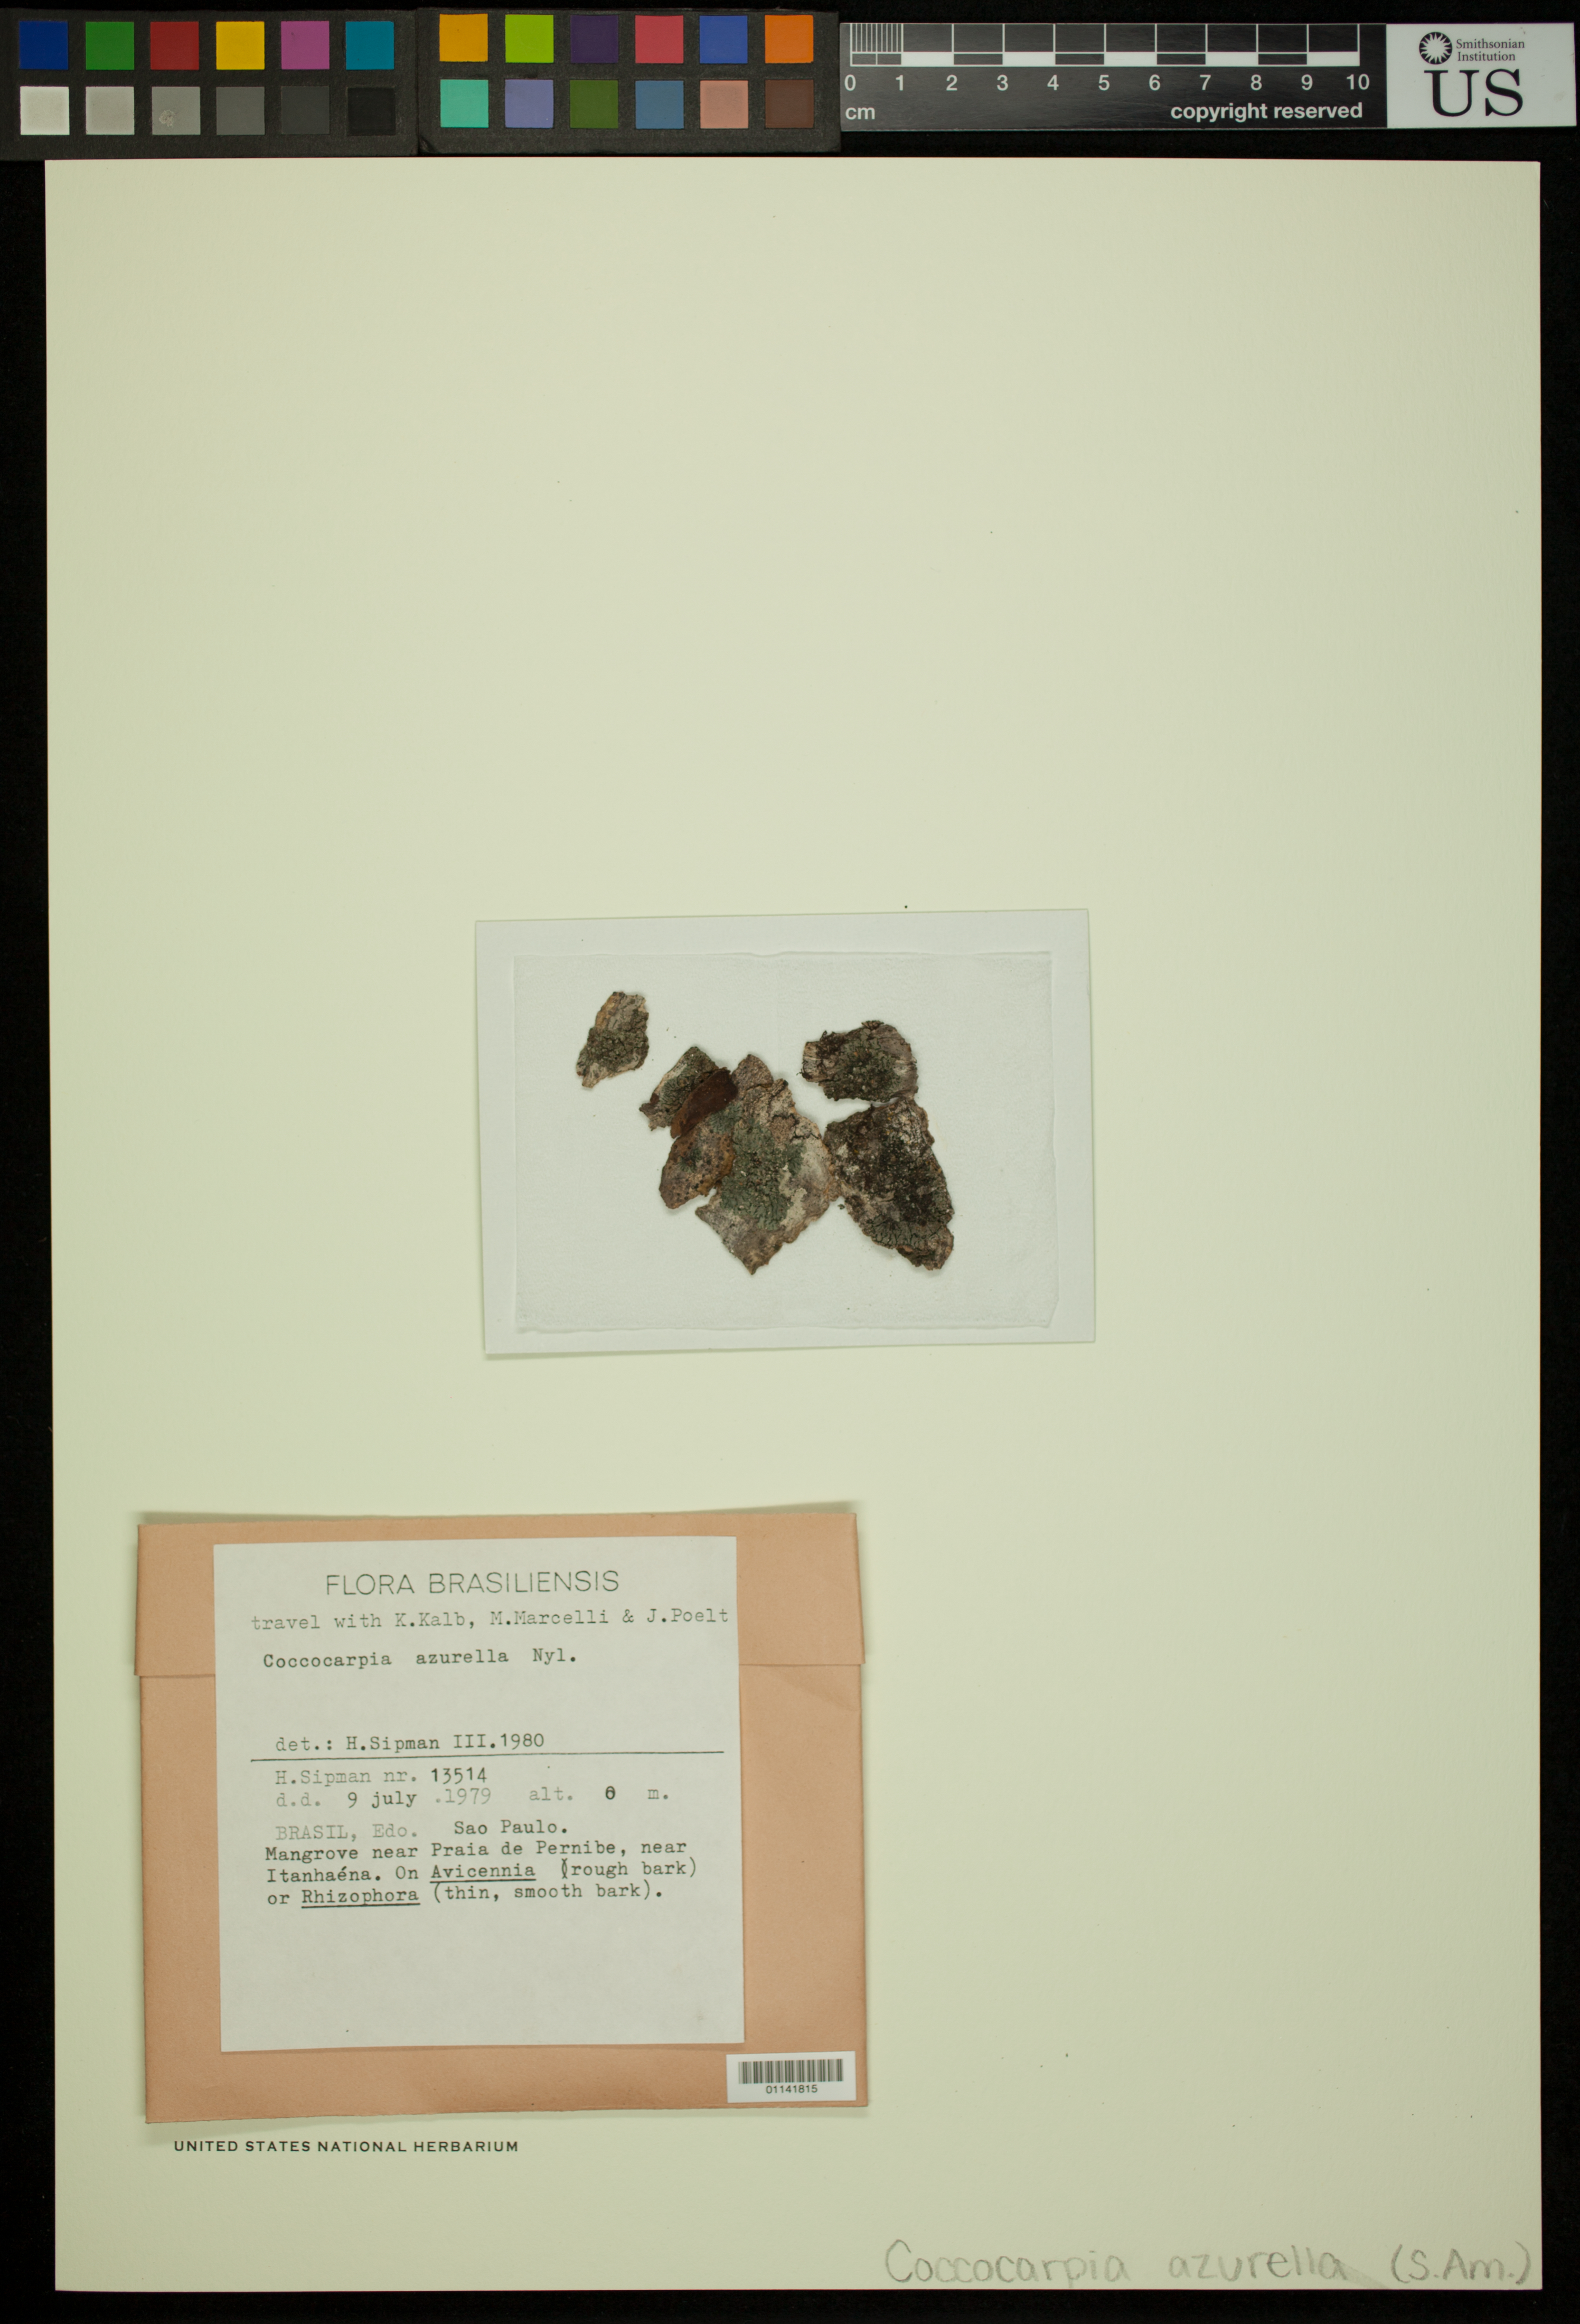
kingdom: Fungi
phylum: Ascomycota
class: Lecanoromycetes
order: Peltigerales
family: Coccocarpiaceae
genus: Coccocarpia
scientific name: Coccocarpia azurella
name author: Nyl.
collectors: H. J. M. Sipman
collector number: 13514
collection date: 1979-07-09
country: Brazil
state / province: São Paulo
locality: Edo. Mangrove near Praia de Pernibe, near Itanhaena.